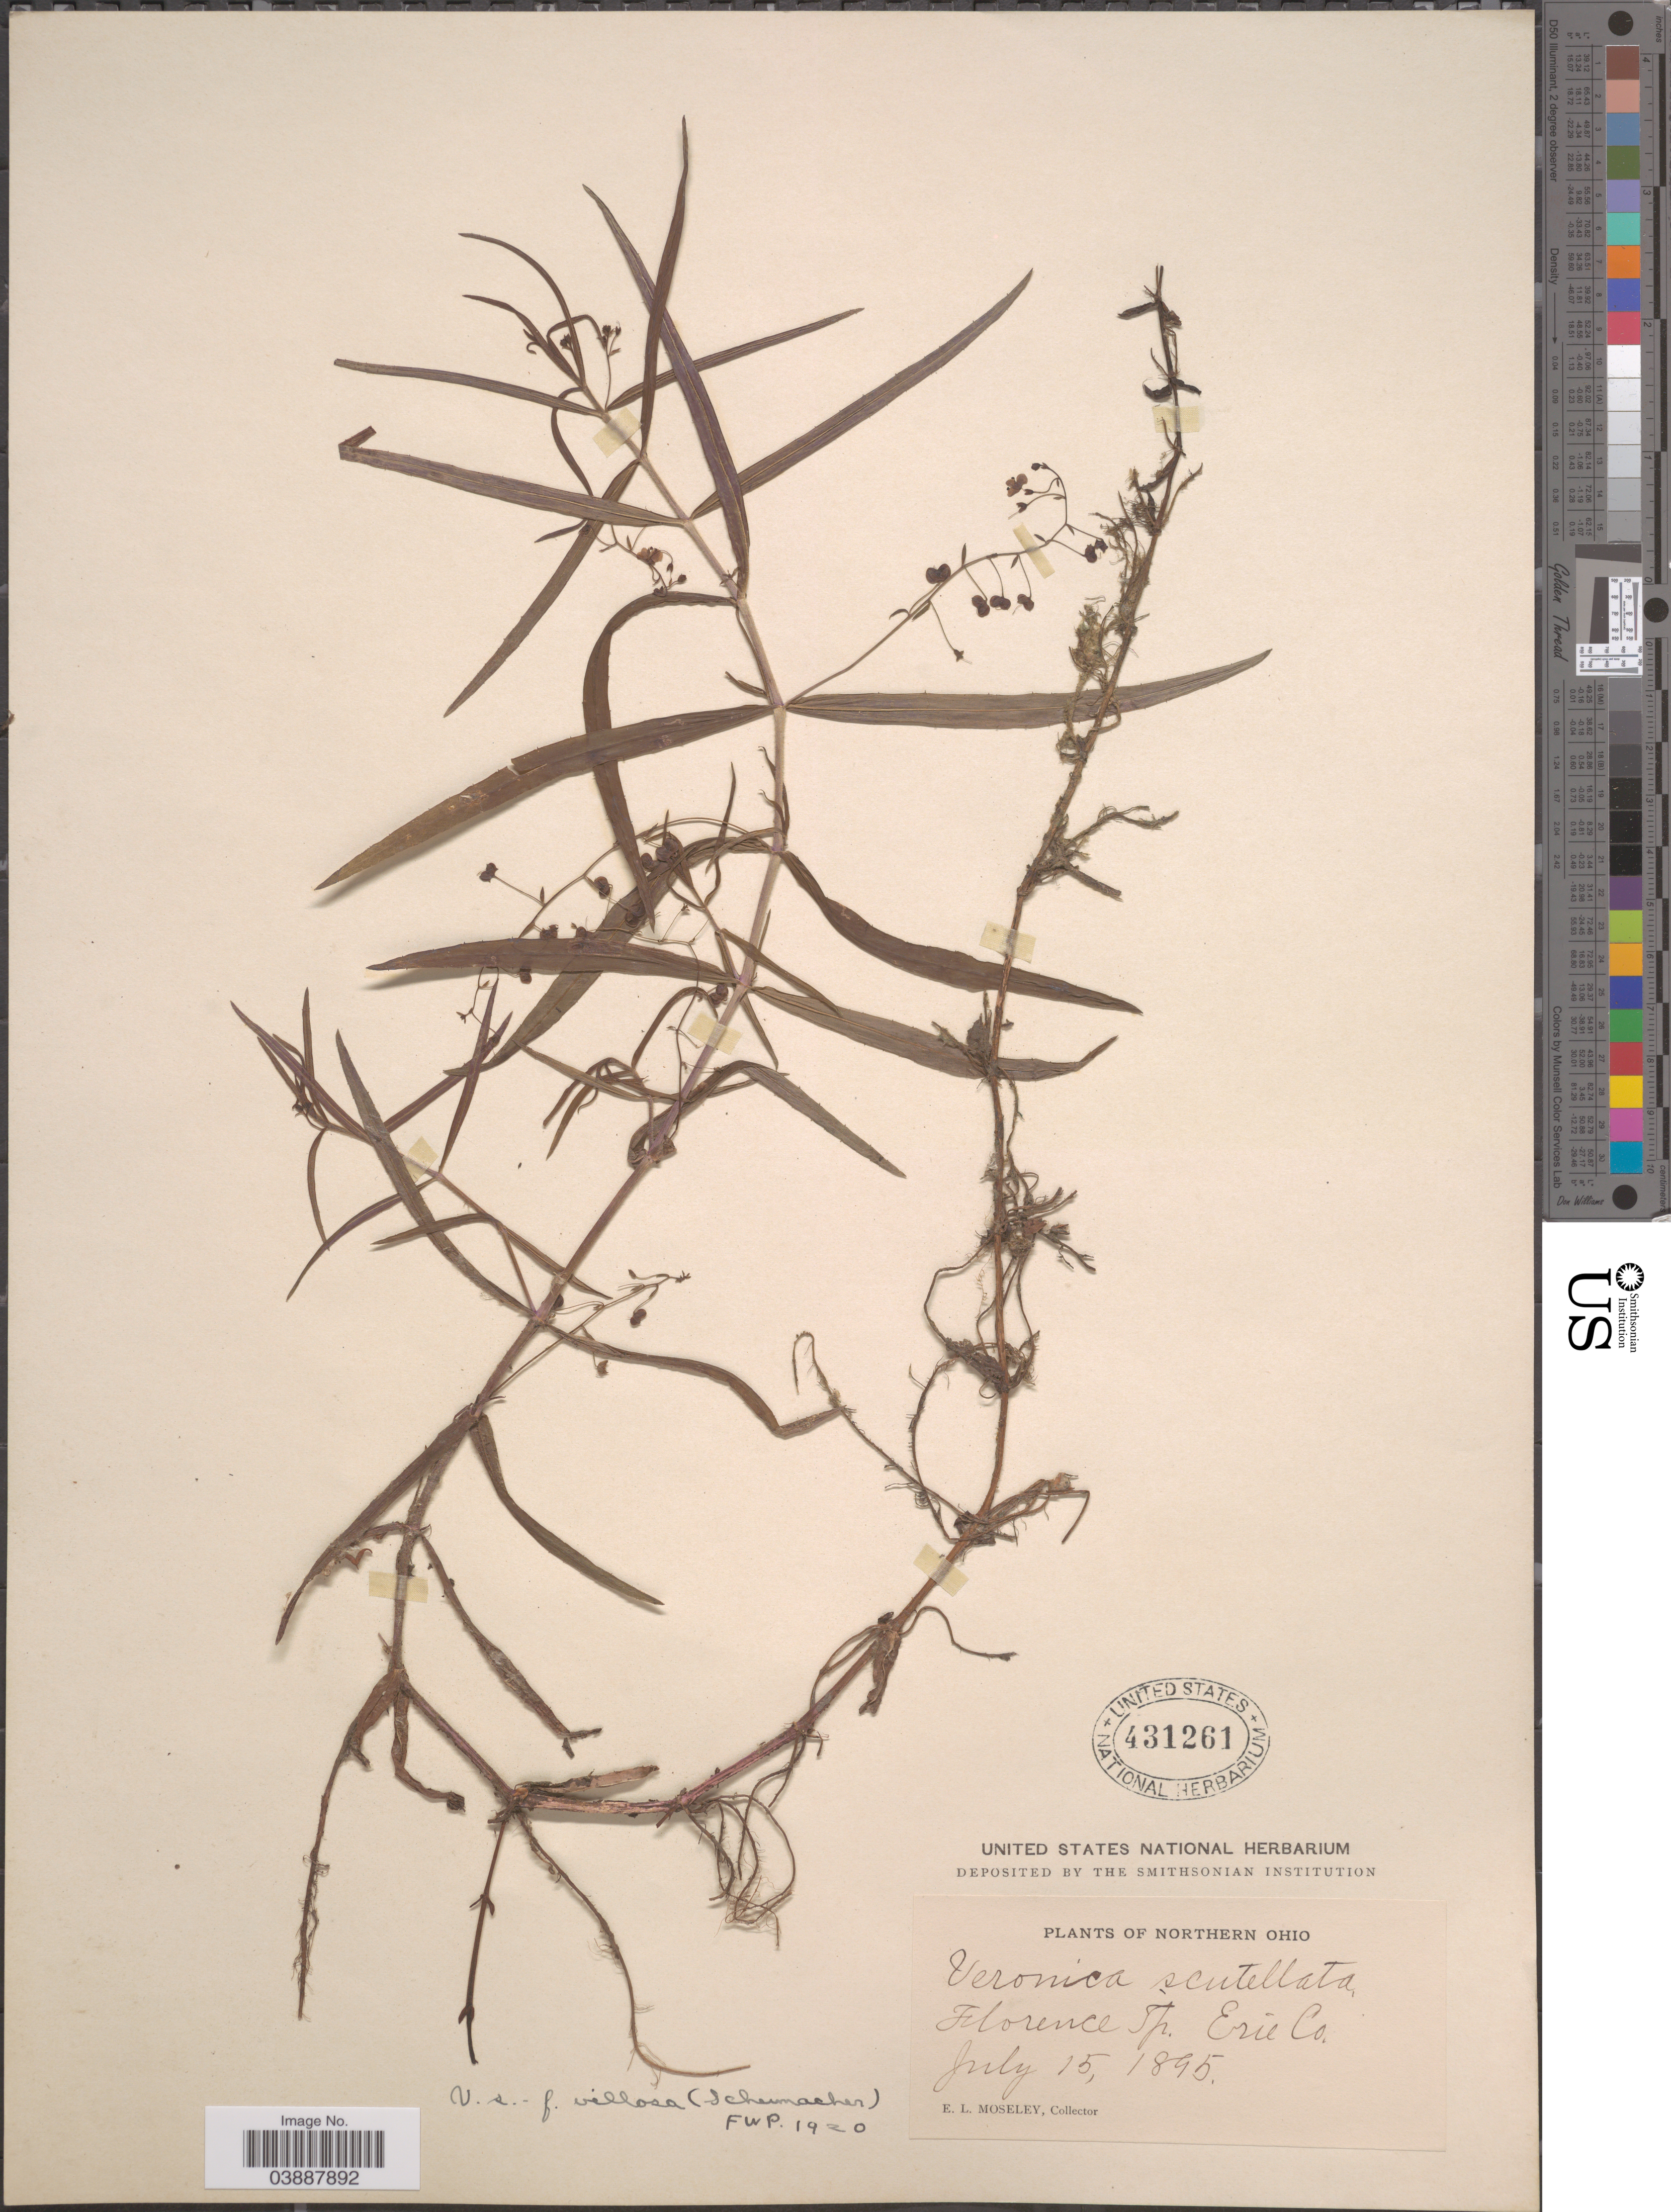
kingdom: Plantae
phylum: Tracheophyta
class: Magnoliopsida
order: Lamiales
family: Plantaginaceae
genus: Veronica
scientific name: Veronica scutellata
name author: L.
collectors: E. Moseley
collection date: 1895-07-15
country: United States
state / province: Ohio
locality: Northern Ohio. Florence Tp. Erie Co.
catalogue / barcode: US 431261